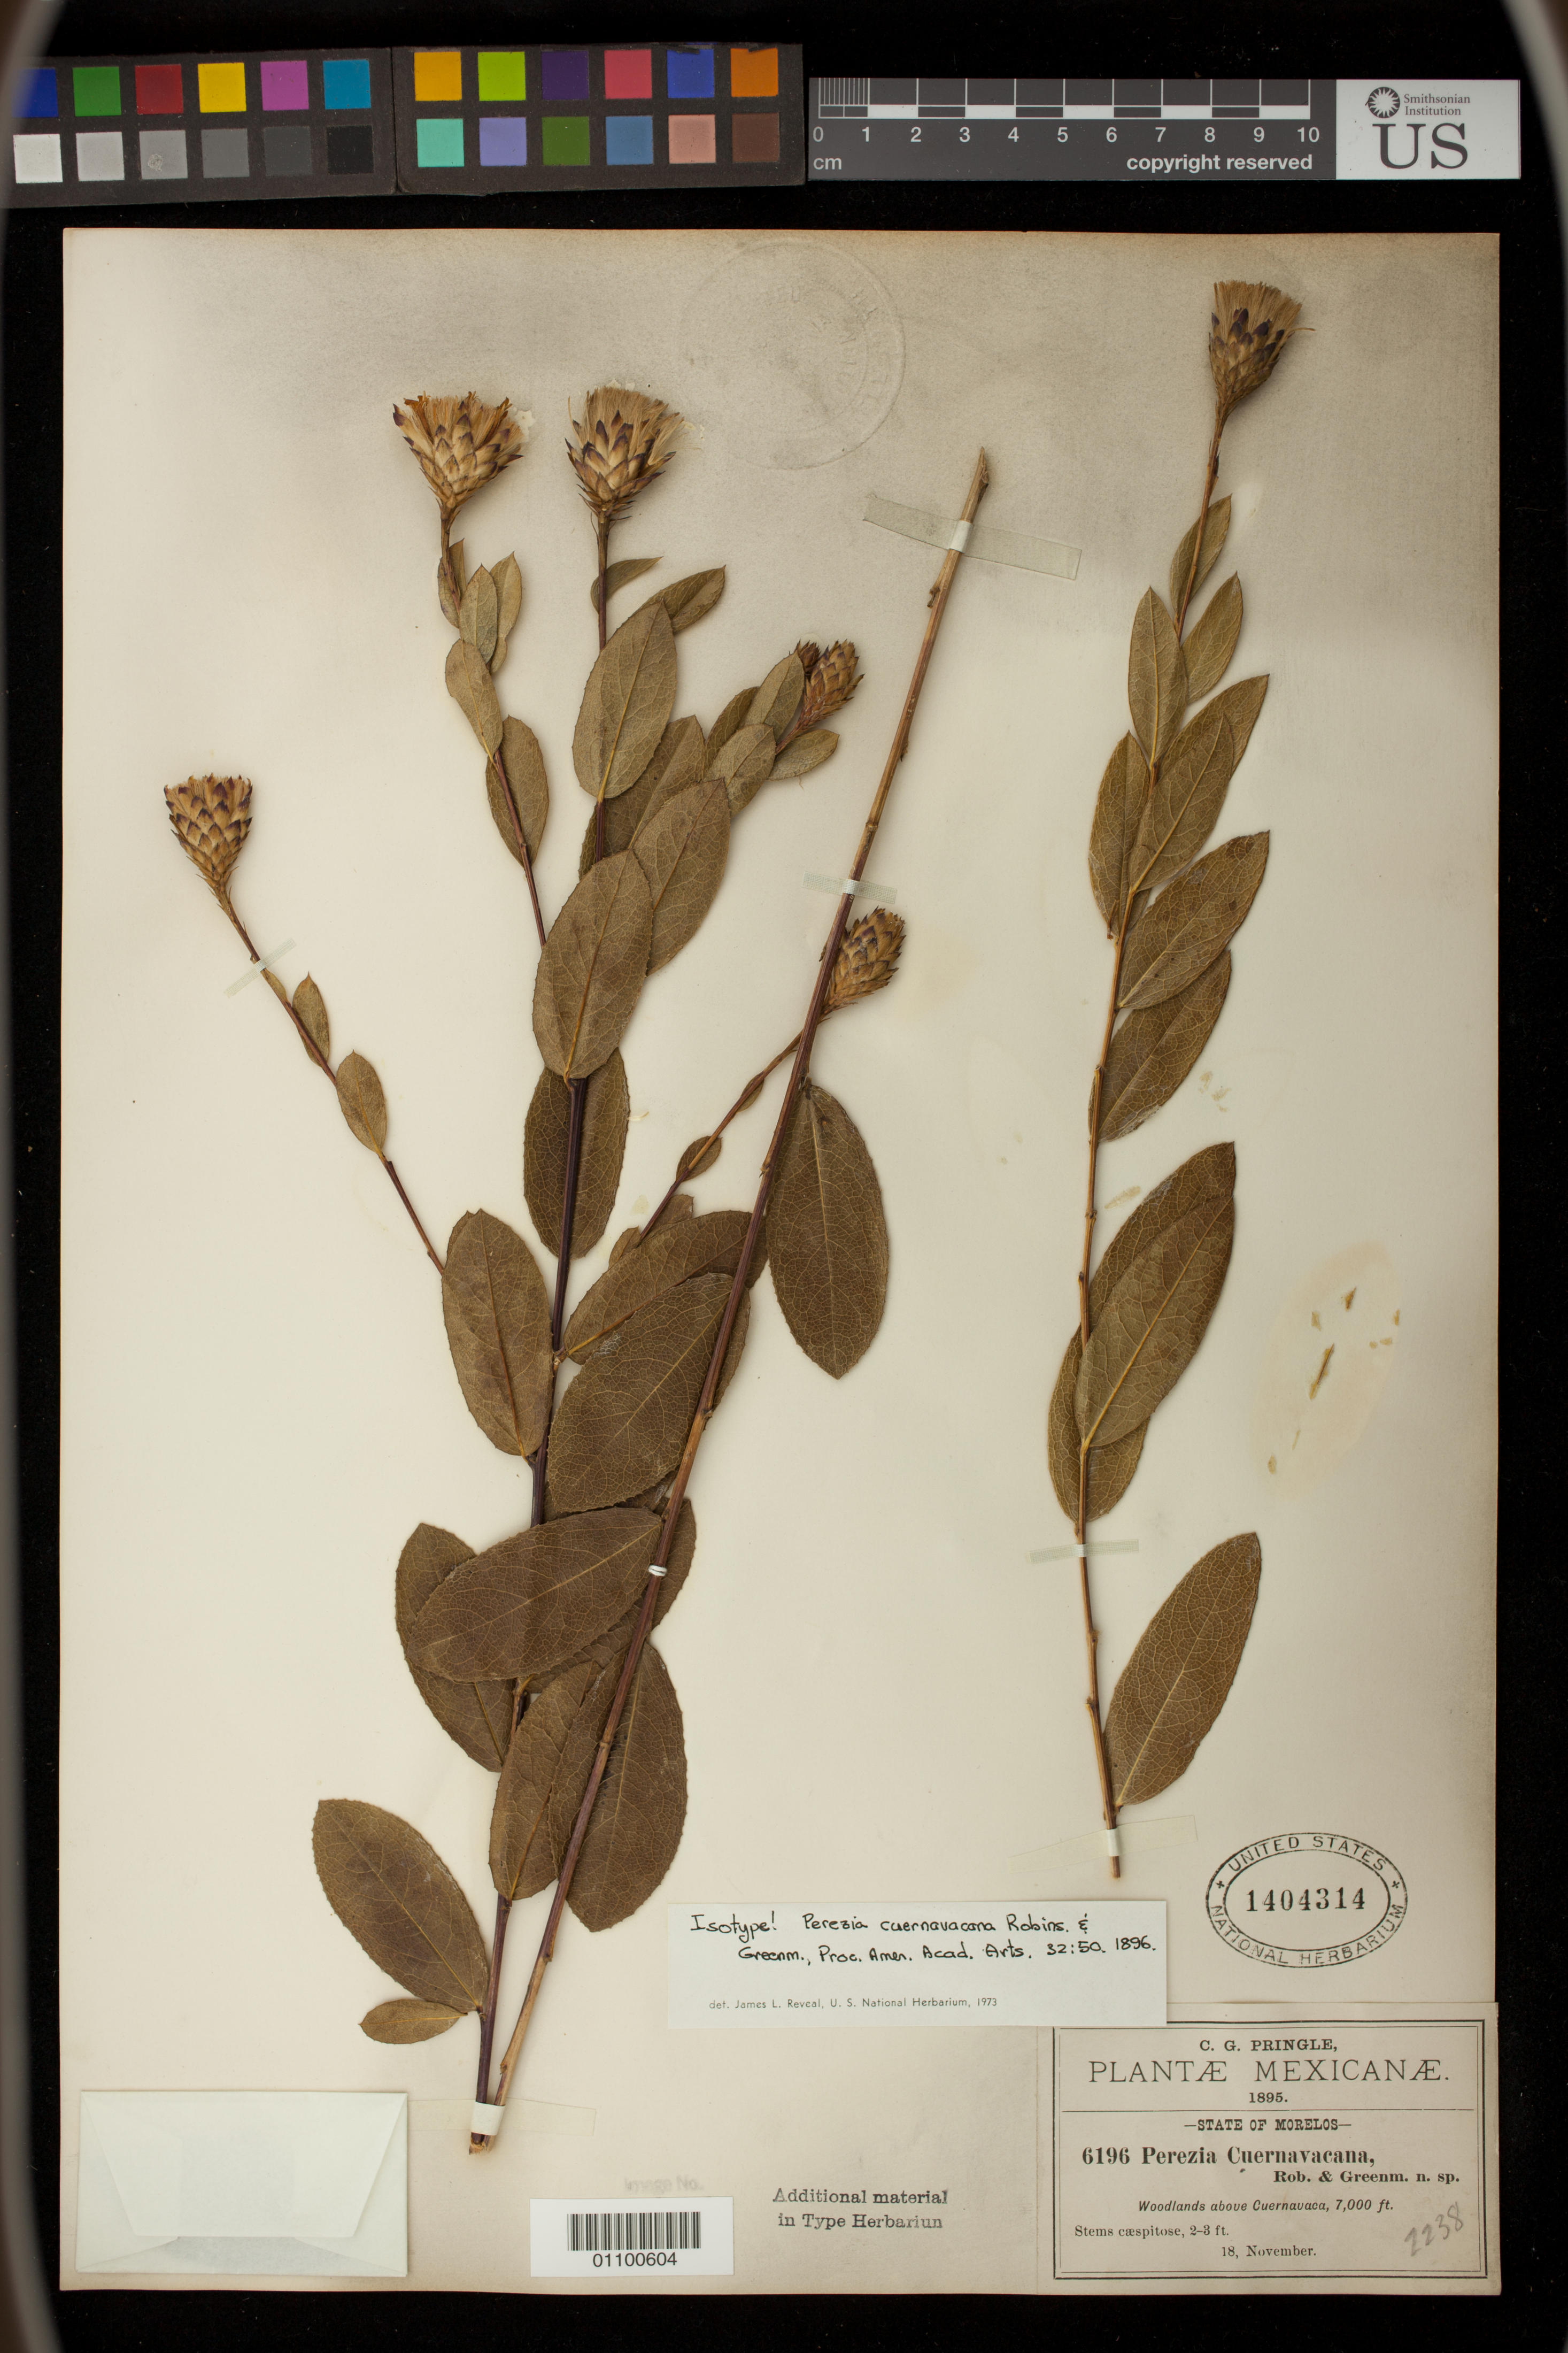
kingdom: Plantae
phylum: Tracheophyta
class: Magnoliopsida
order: Asterales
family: Asteraceae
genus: Perezia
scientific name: Perezia cuernavacana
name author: B.L. Rob. & Greenm.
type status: Isotype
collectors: C. G. Pringle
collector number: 6196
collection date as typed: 18 Nov 1895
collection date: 1895-11-18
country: Mexico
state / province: Morelos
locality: Cuernavaca.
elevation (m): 2134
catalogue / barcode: US 1404314